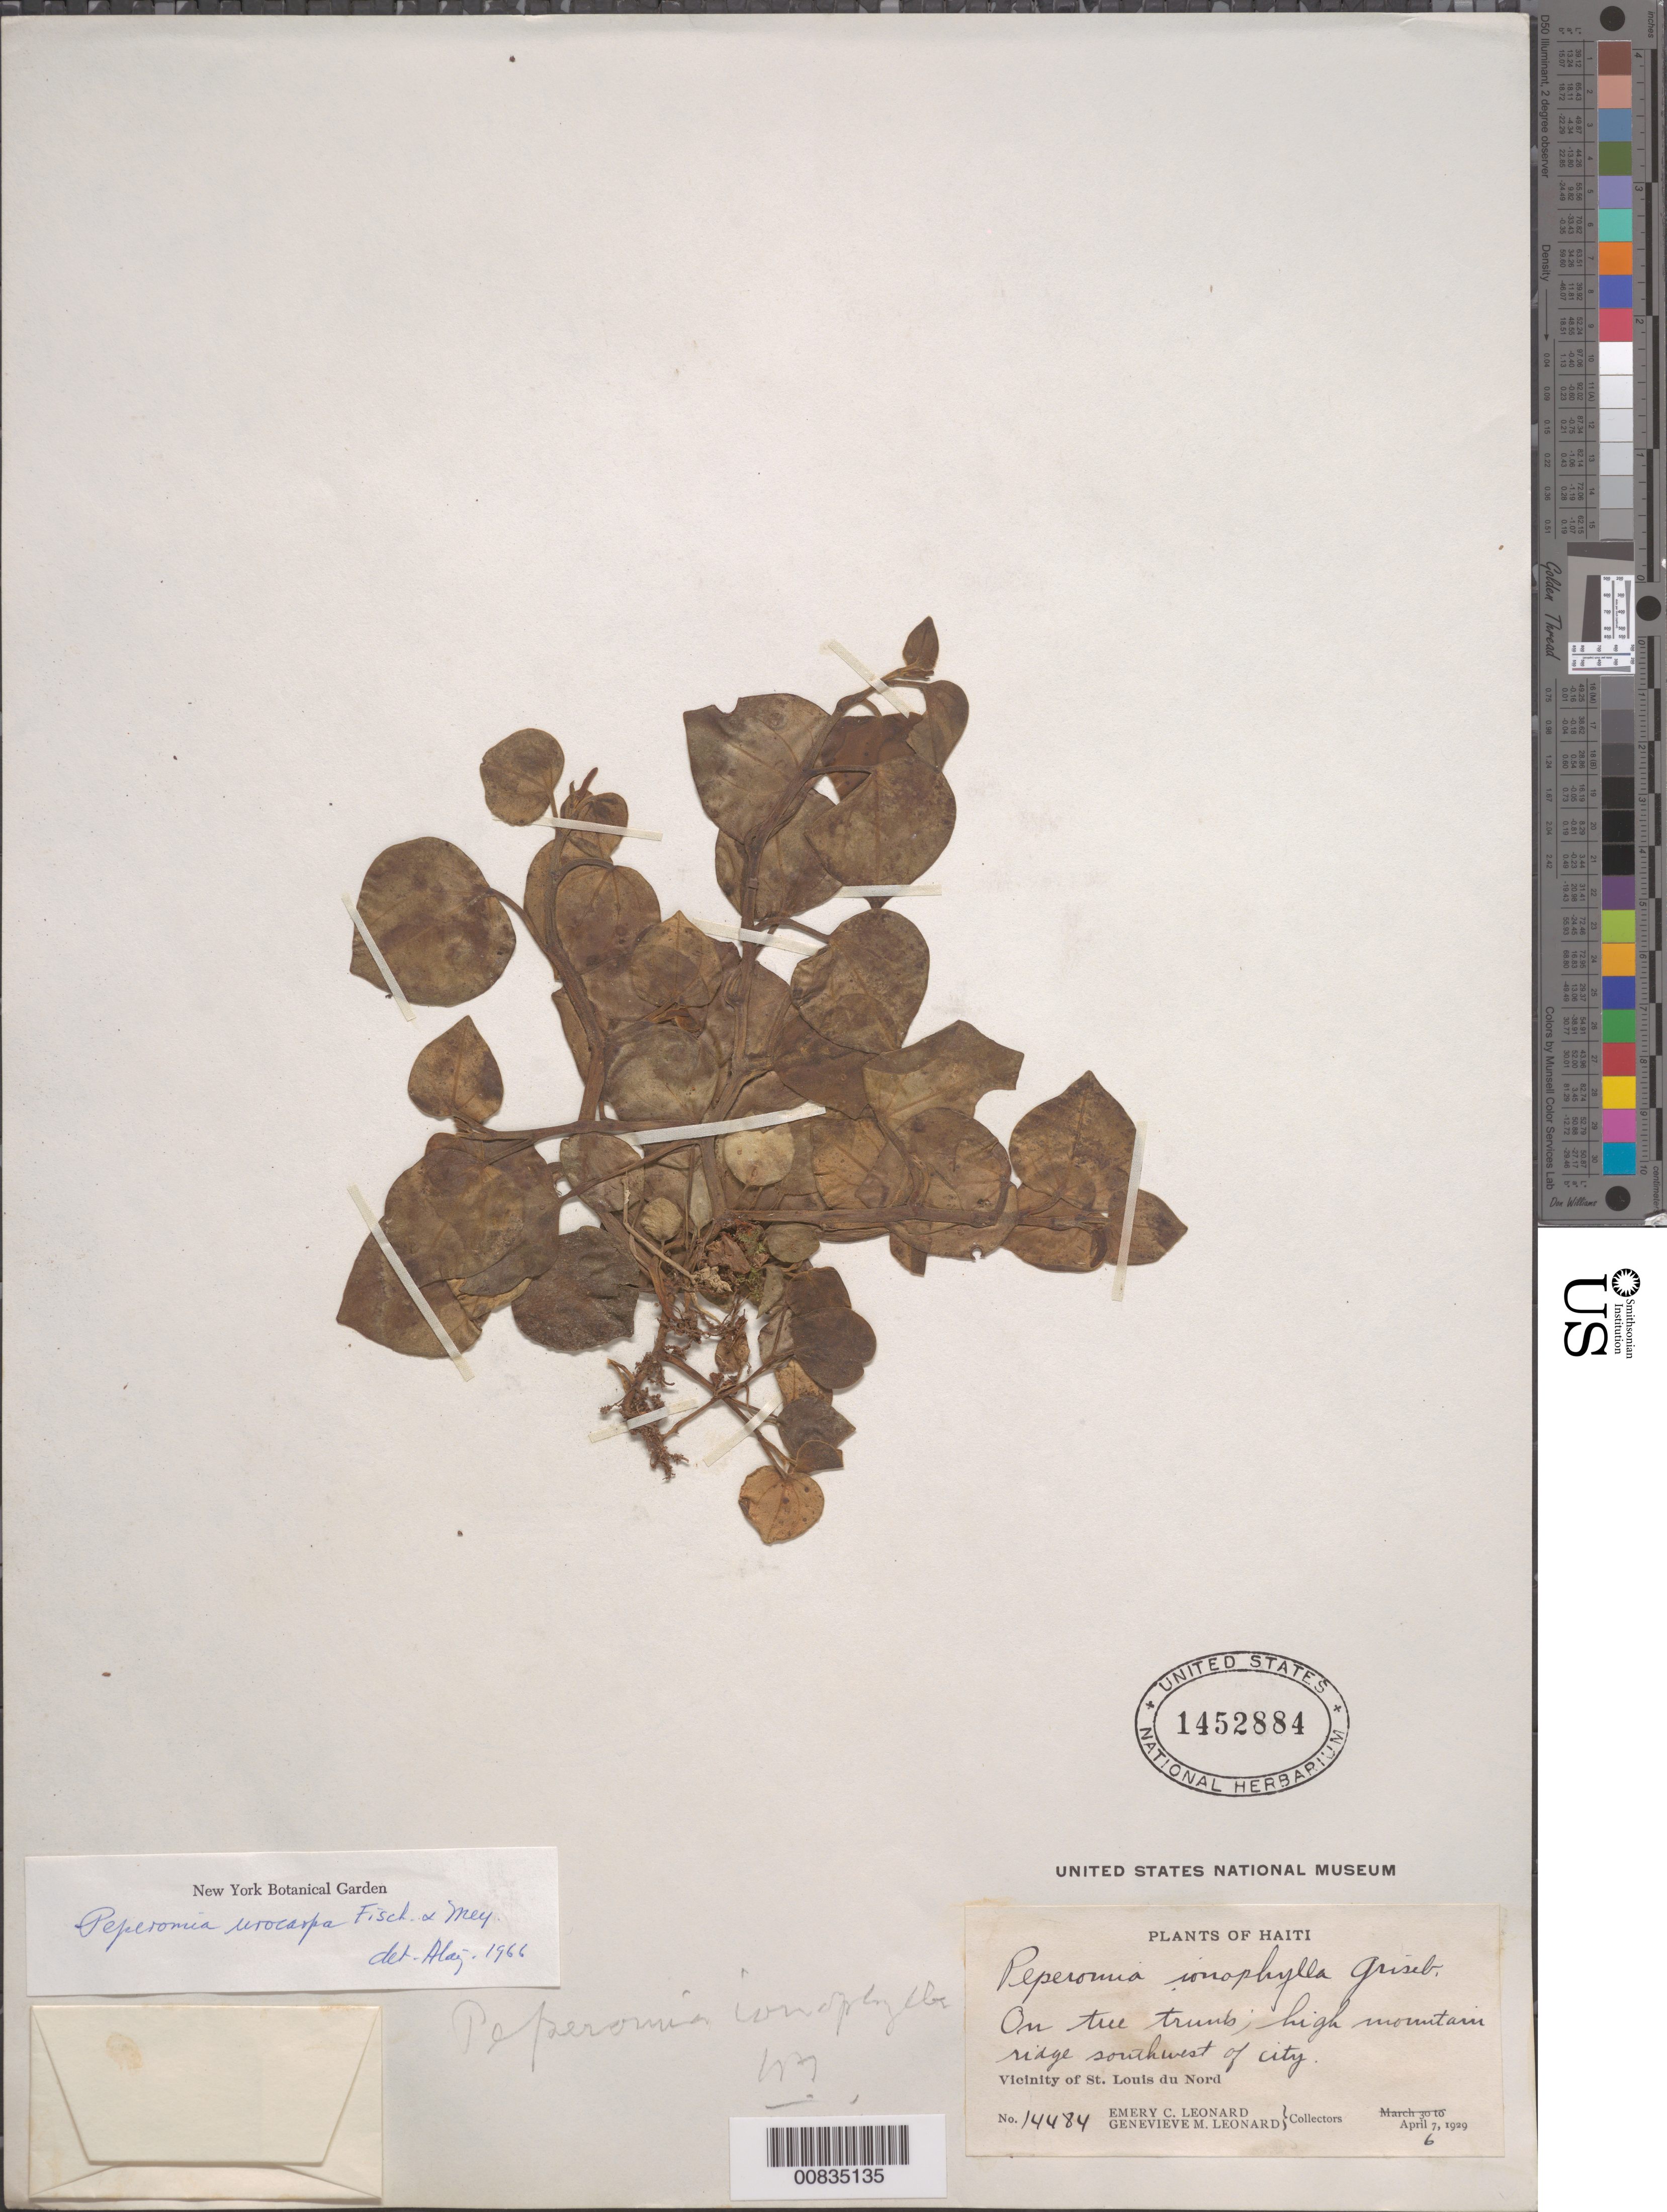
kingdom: Plantae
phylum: Tracheophyta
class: Magnoliopsida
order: Piperales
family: Piperaceae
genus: Peperomia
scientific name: Peperomia urocarpa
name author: Fisch. & C.A. Mey.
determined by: Liogier, Alain H.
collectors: E. C. Leonard & G. M. Leonard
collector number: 14484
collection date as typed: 06 Apr 1929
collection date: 1929-04-06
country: Haiti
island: Hispaniola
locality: Vicinity of St. Louis du Nord. High mountain ridge southwest of city.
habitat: On tree trunks.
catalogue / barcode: US 1452884